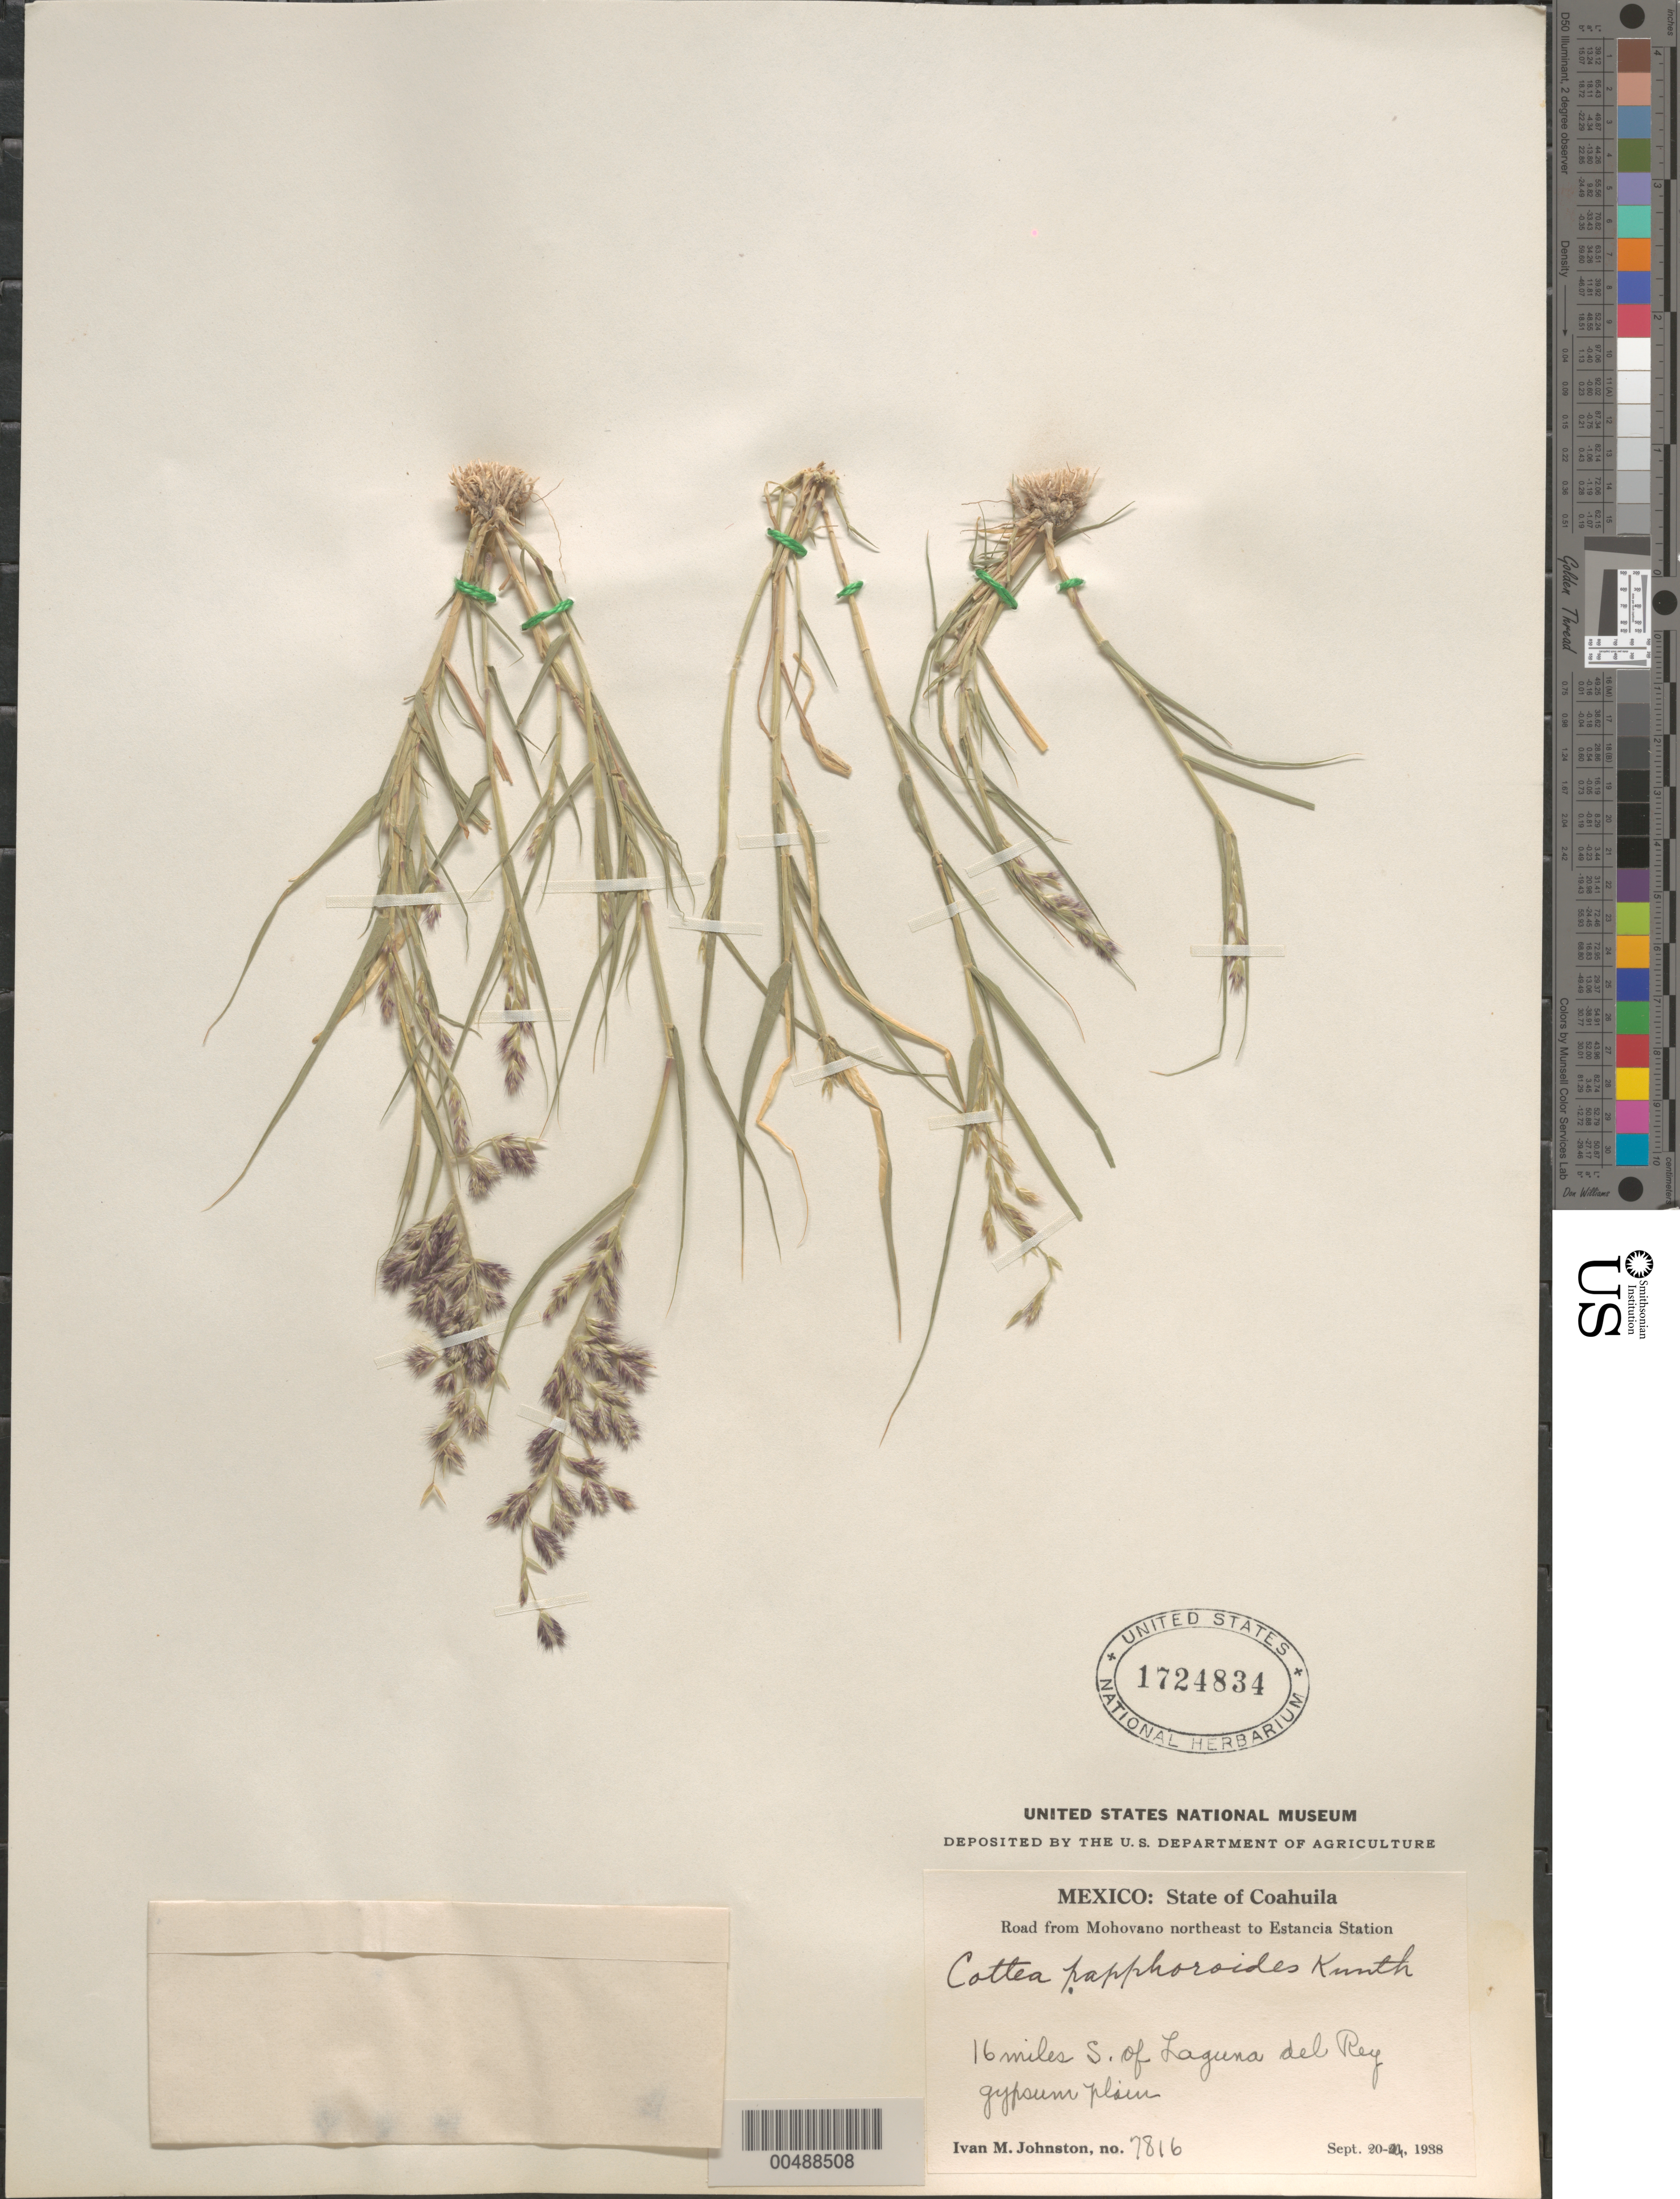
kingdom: Plantae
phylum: Tracheophyta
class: Liliopsida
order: Poales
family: Poaceae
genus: Cottea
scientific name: Cottea pappophoroides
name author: Kunth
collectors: I.M. Johnston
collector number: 7816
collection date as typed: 20 Sep 1938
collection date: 1938-09-20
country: Mexico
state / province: Coahuila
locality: Rd from Mohovano NE to Estancia Station, 16 mi S of Laguna del Rey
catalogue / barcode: US 1724834